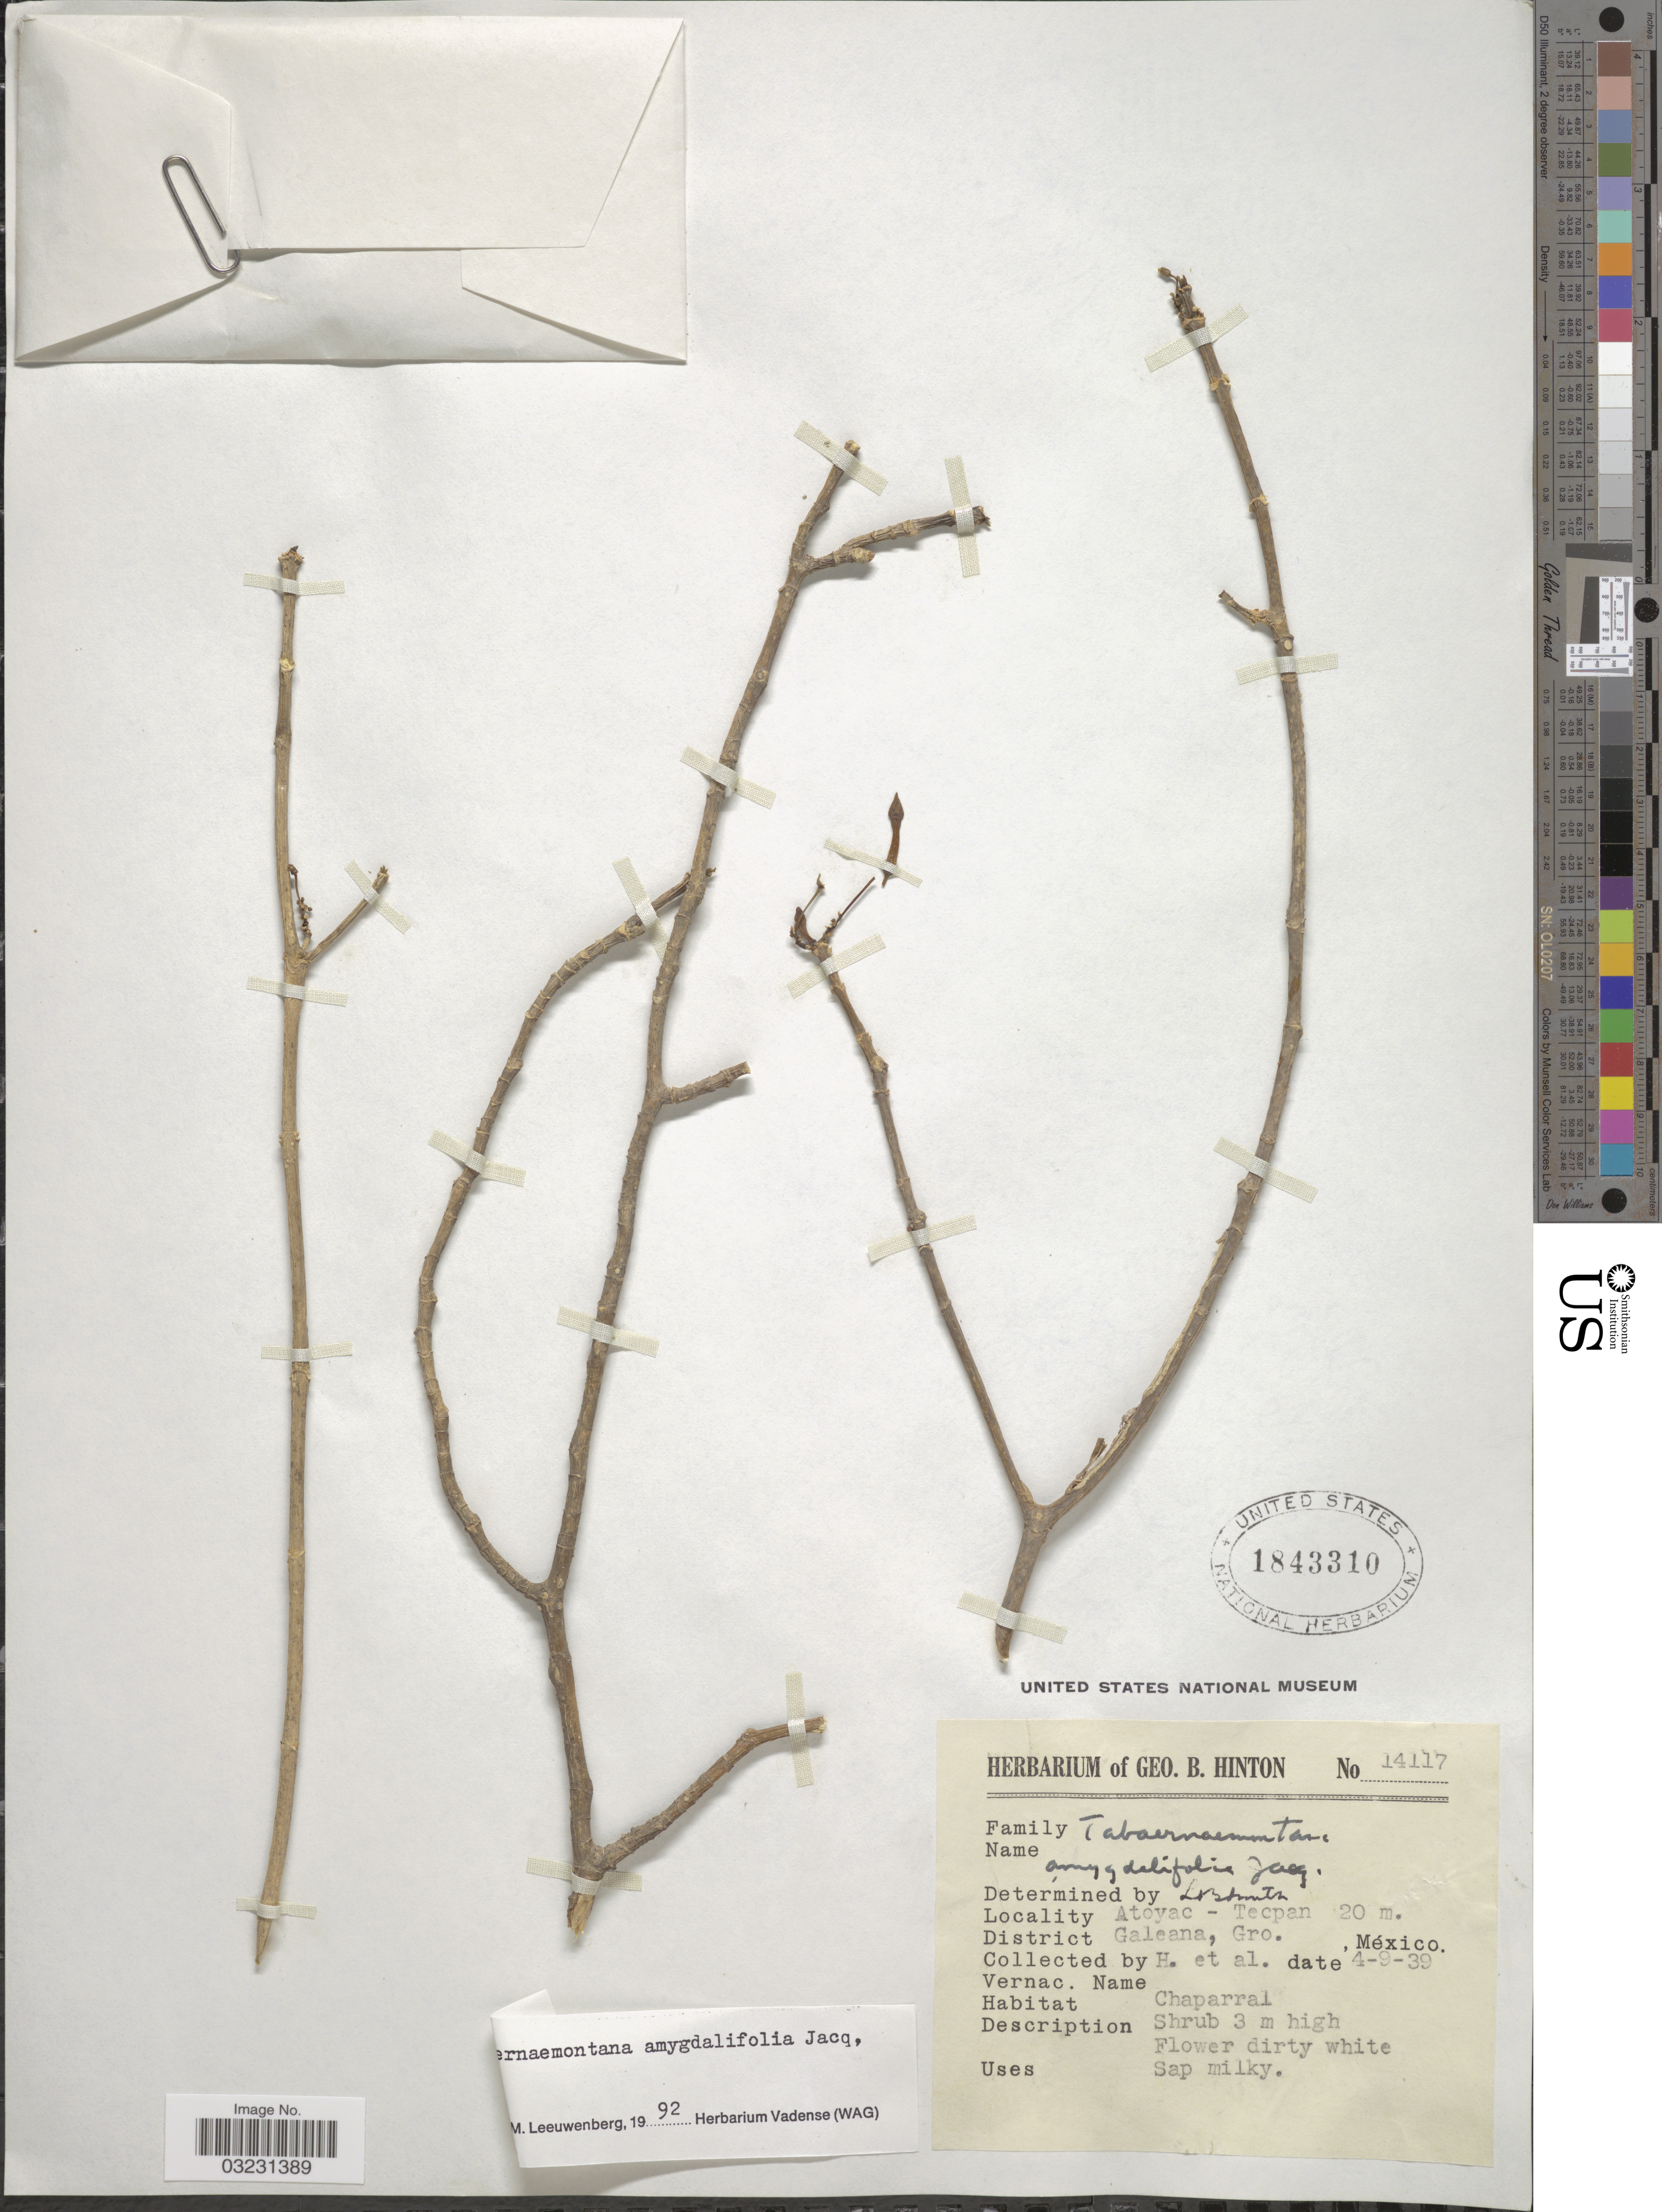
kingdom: Plantae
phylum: Tracheophyta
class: Magnoliopsida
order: Gentianales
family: Apocynaceae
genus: Tabernaemontana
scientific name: Tabernaemontana amygdalifolia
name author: Jacq.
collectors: G. B. Hinton & et al.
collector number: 14117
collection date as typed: Transcribed d/m/y: 4/9/39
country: Mexico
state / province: Guerrero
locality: Atoyac-Tecpan, District Galeana, Gro.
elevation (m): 20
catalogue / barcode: US 1843310